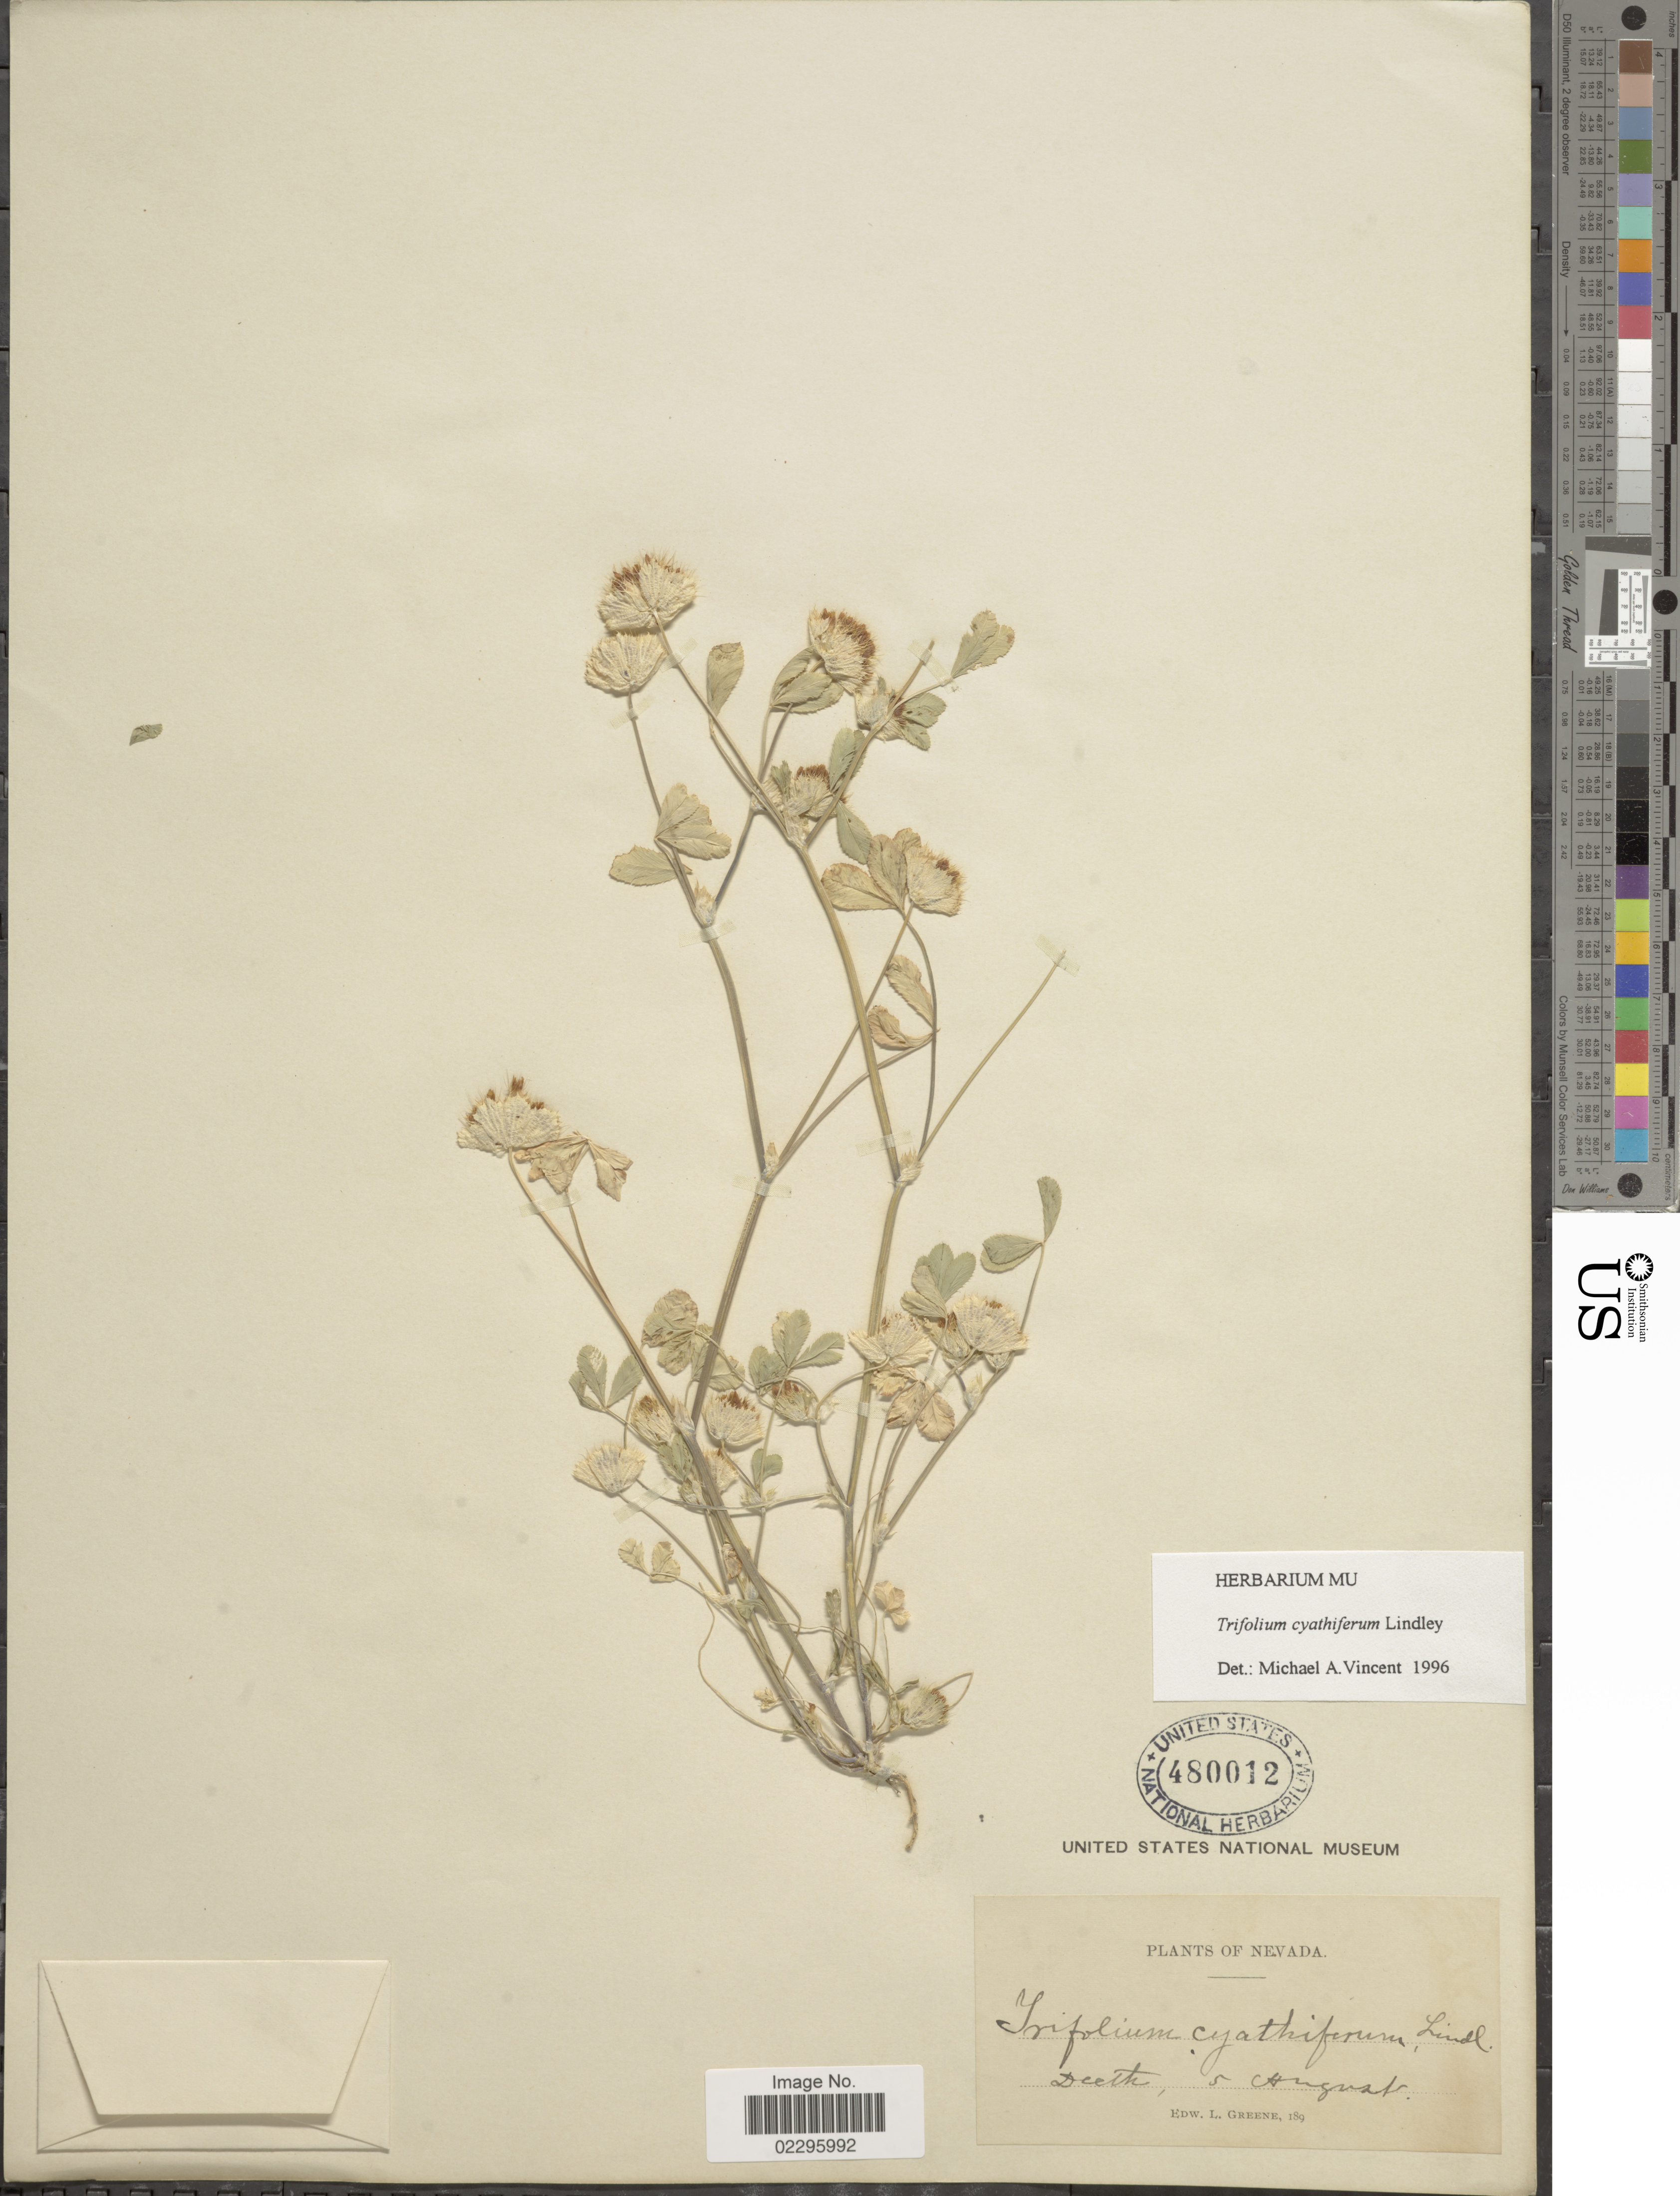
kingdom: Plantae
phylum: Tracheophyta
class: Magnoliopsida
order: Fabales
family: Fabaceae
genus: Trifolium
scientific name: Trifolium cyathiferum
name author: Lindl.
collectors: E. L. Greene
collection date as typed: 189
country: United States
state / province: Nevada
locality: Deeth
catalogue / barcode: US 480012